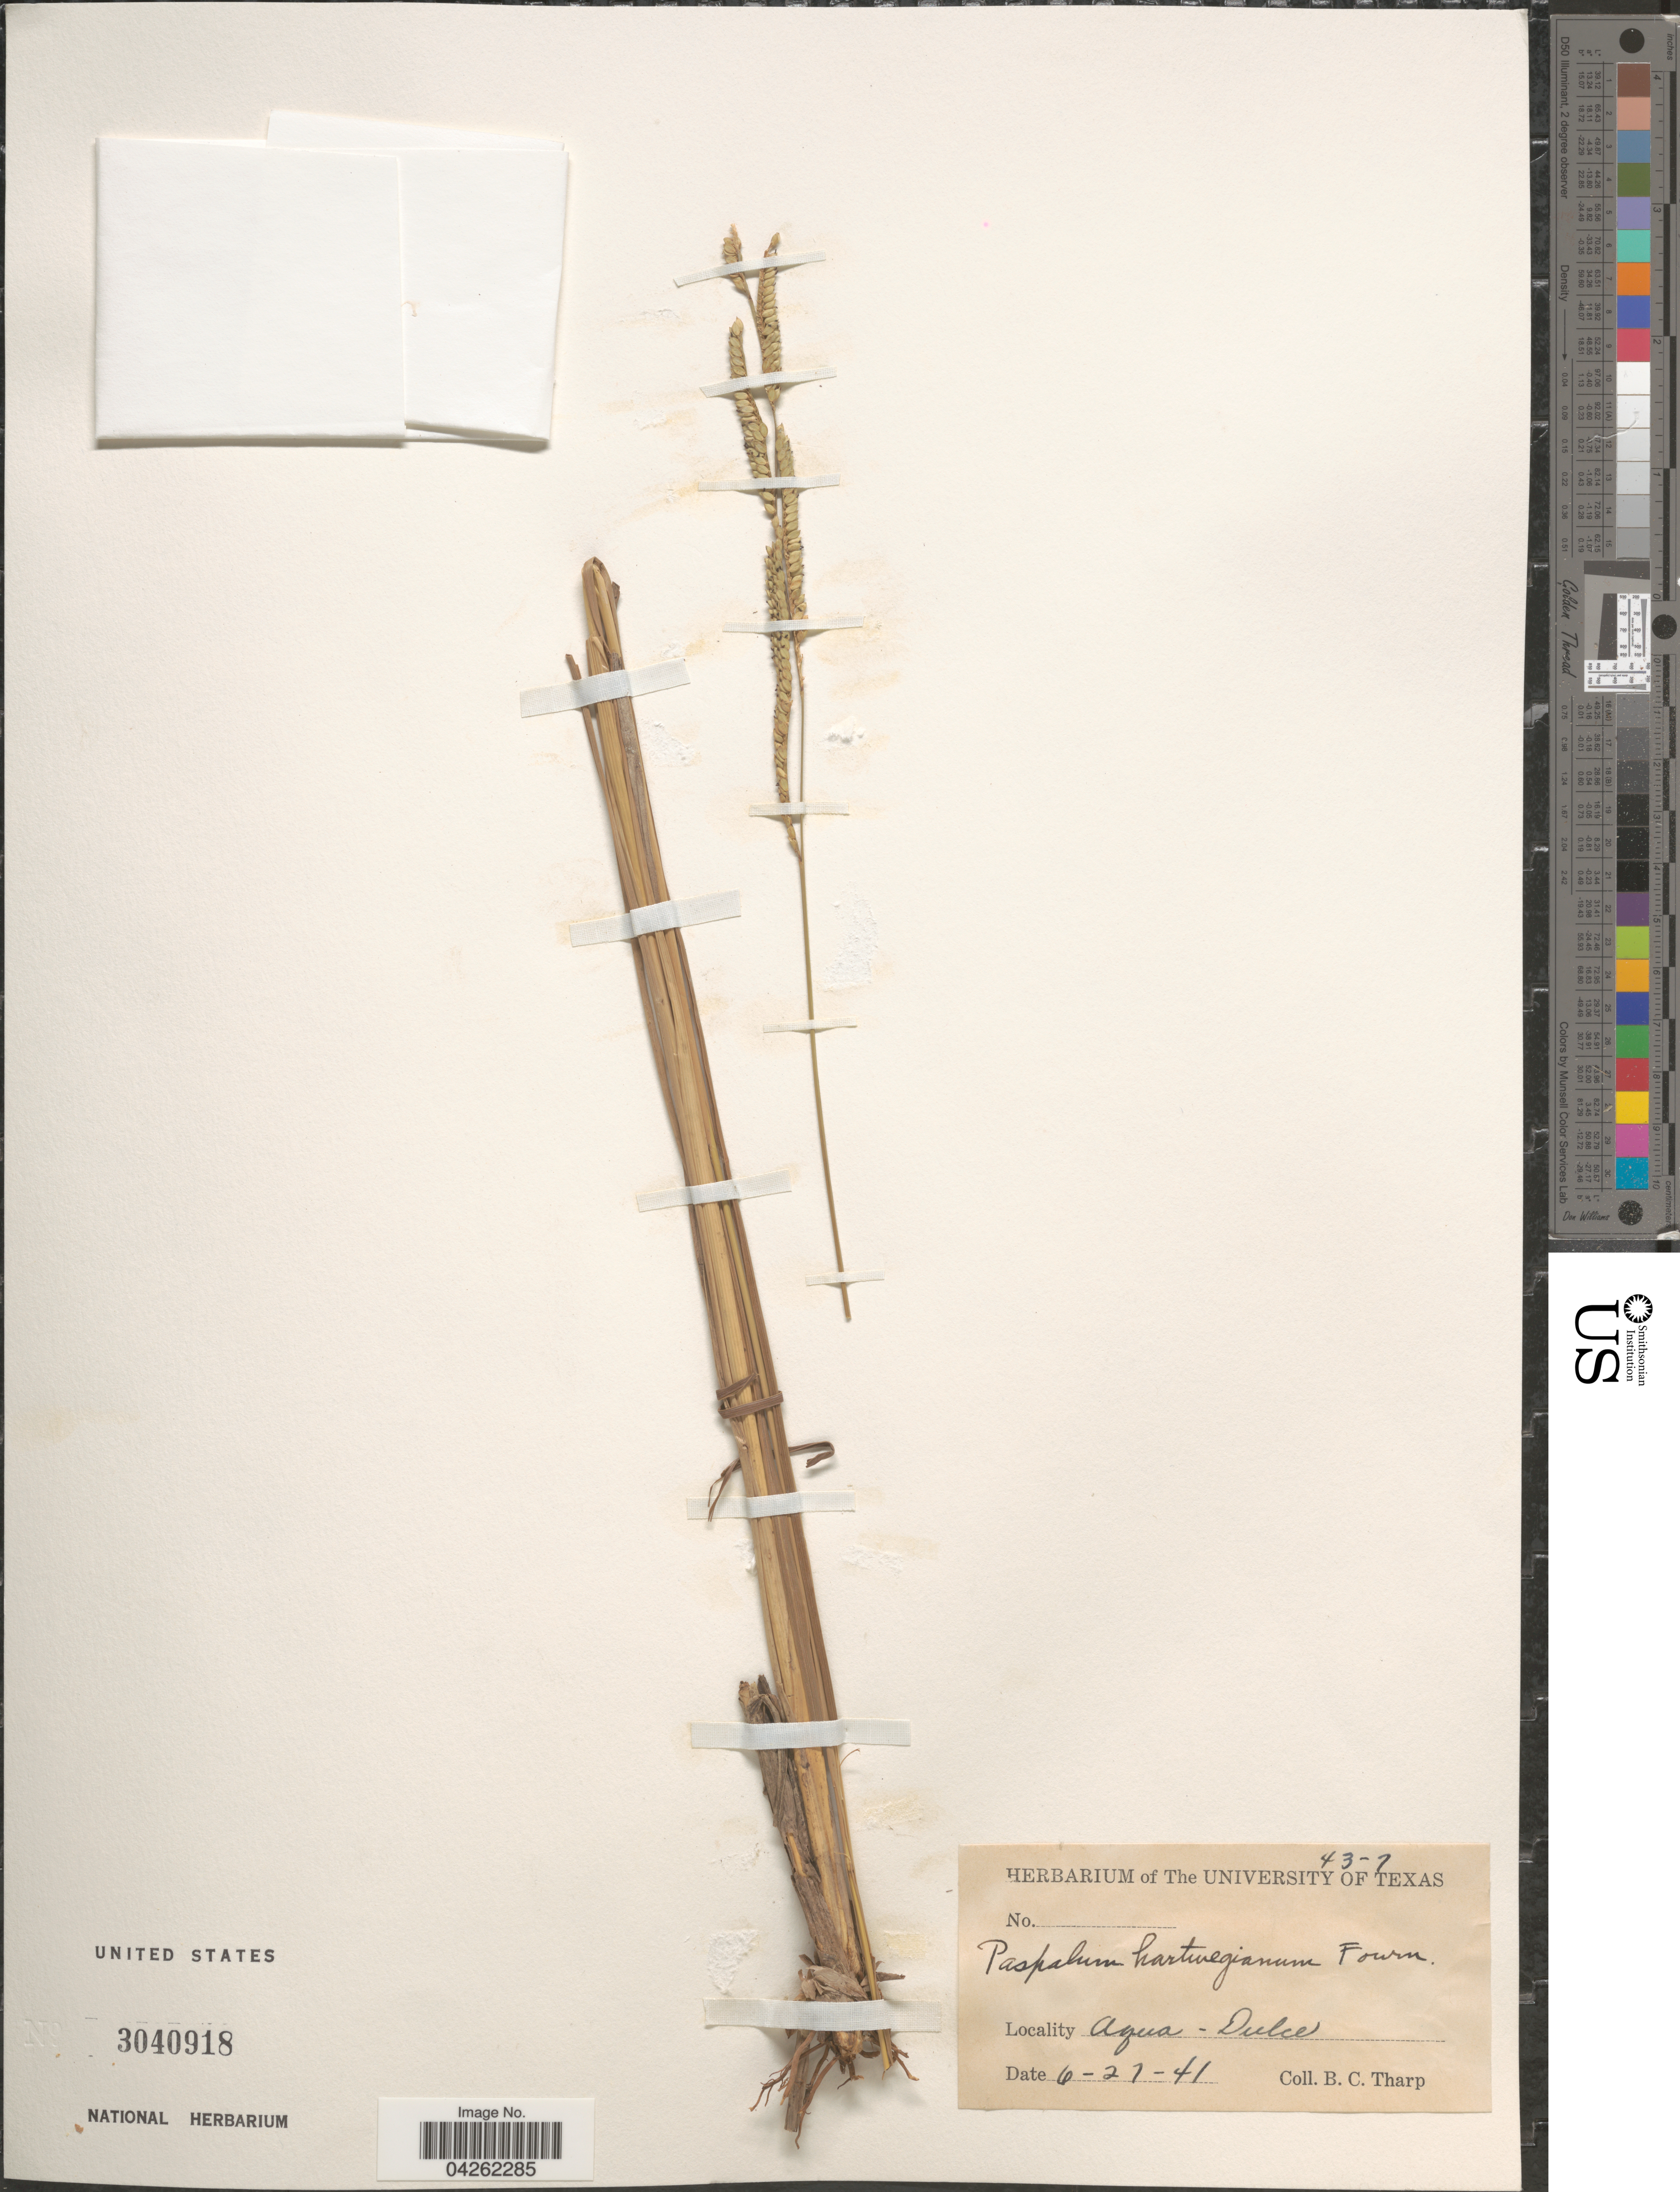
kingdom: Plantae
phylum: Tracheophyta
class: Liliopsida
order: Poales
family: Poaceae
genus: Paspalum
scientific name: Paspalum hartwegianum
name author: E. Fourn.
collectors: B. C. Tharp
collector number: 43-7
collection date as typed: Transcribed d/m/y: 27/6/41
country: United States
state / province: Texas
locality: Agua-Dulce.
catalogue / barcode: US 3040918